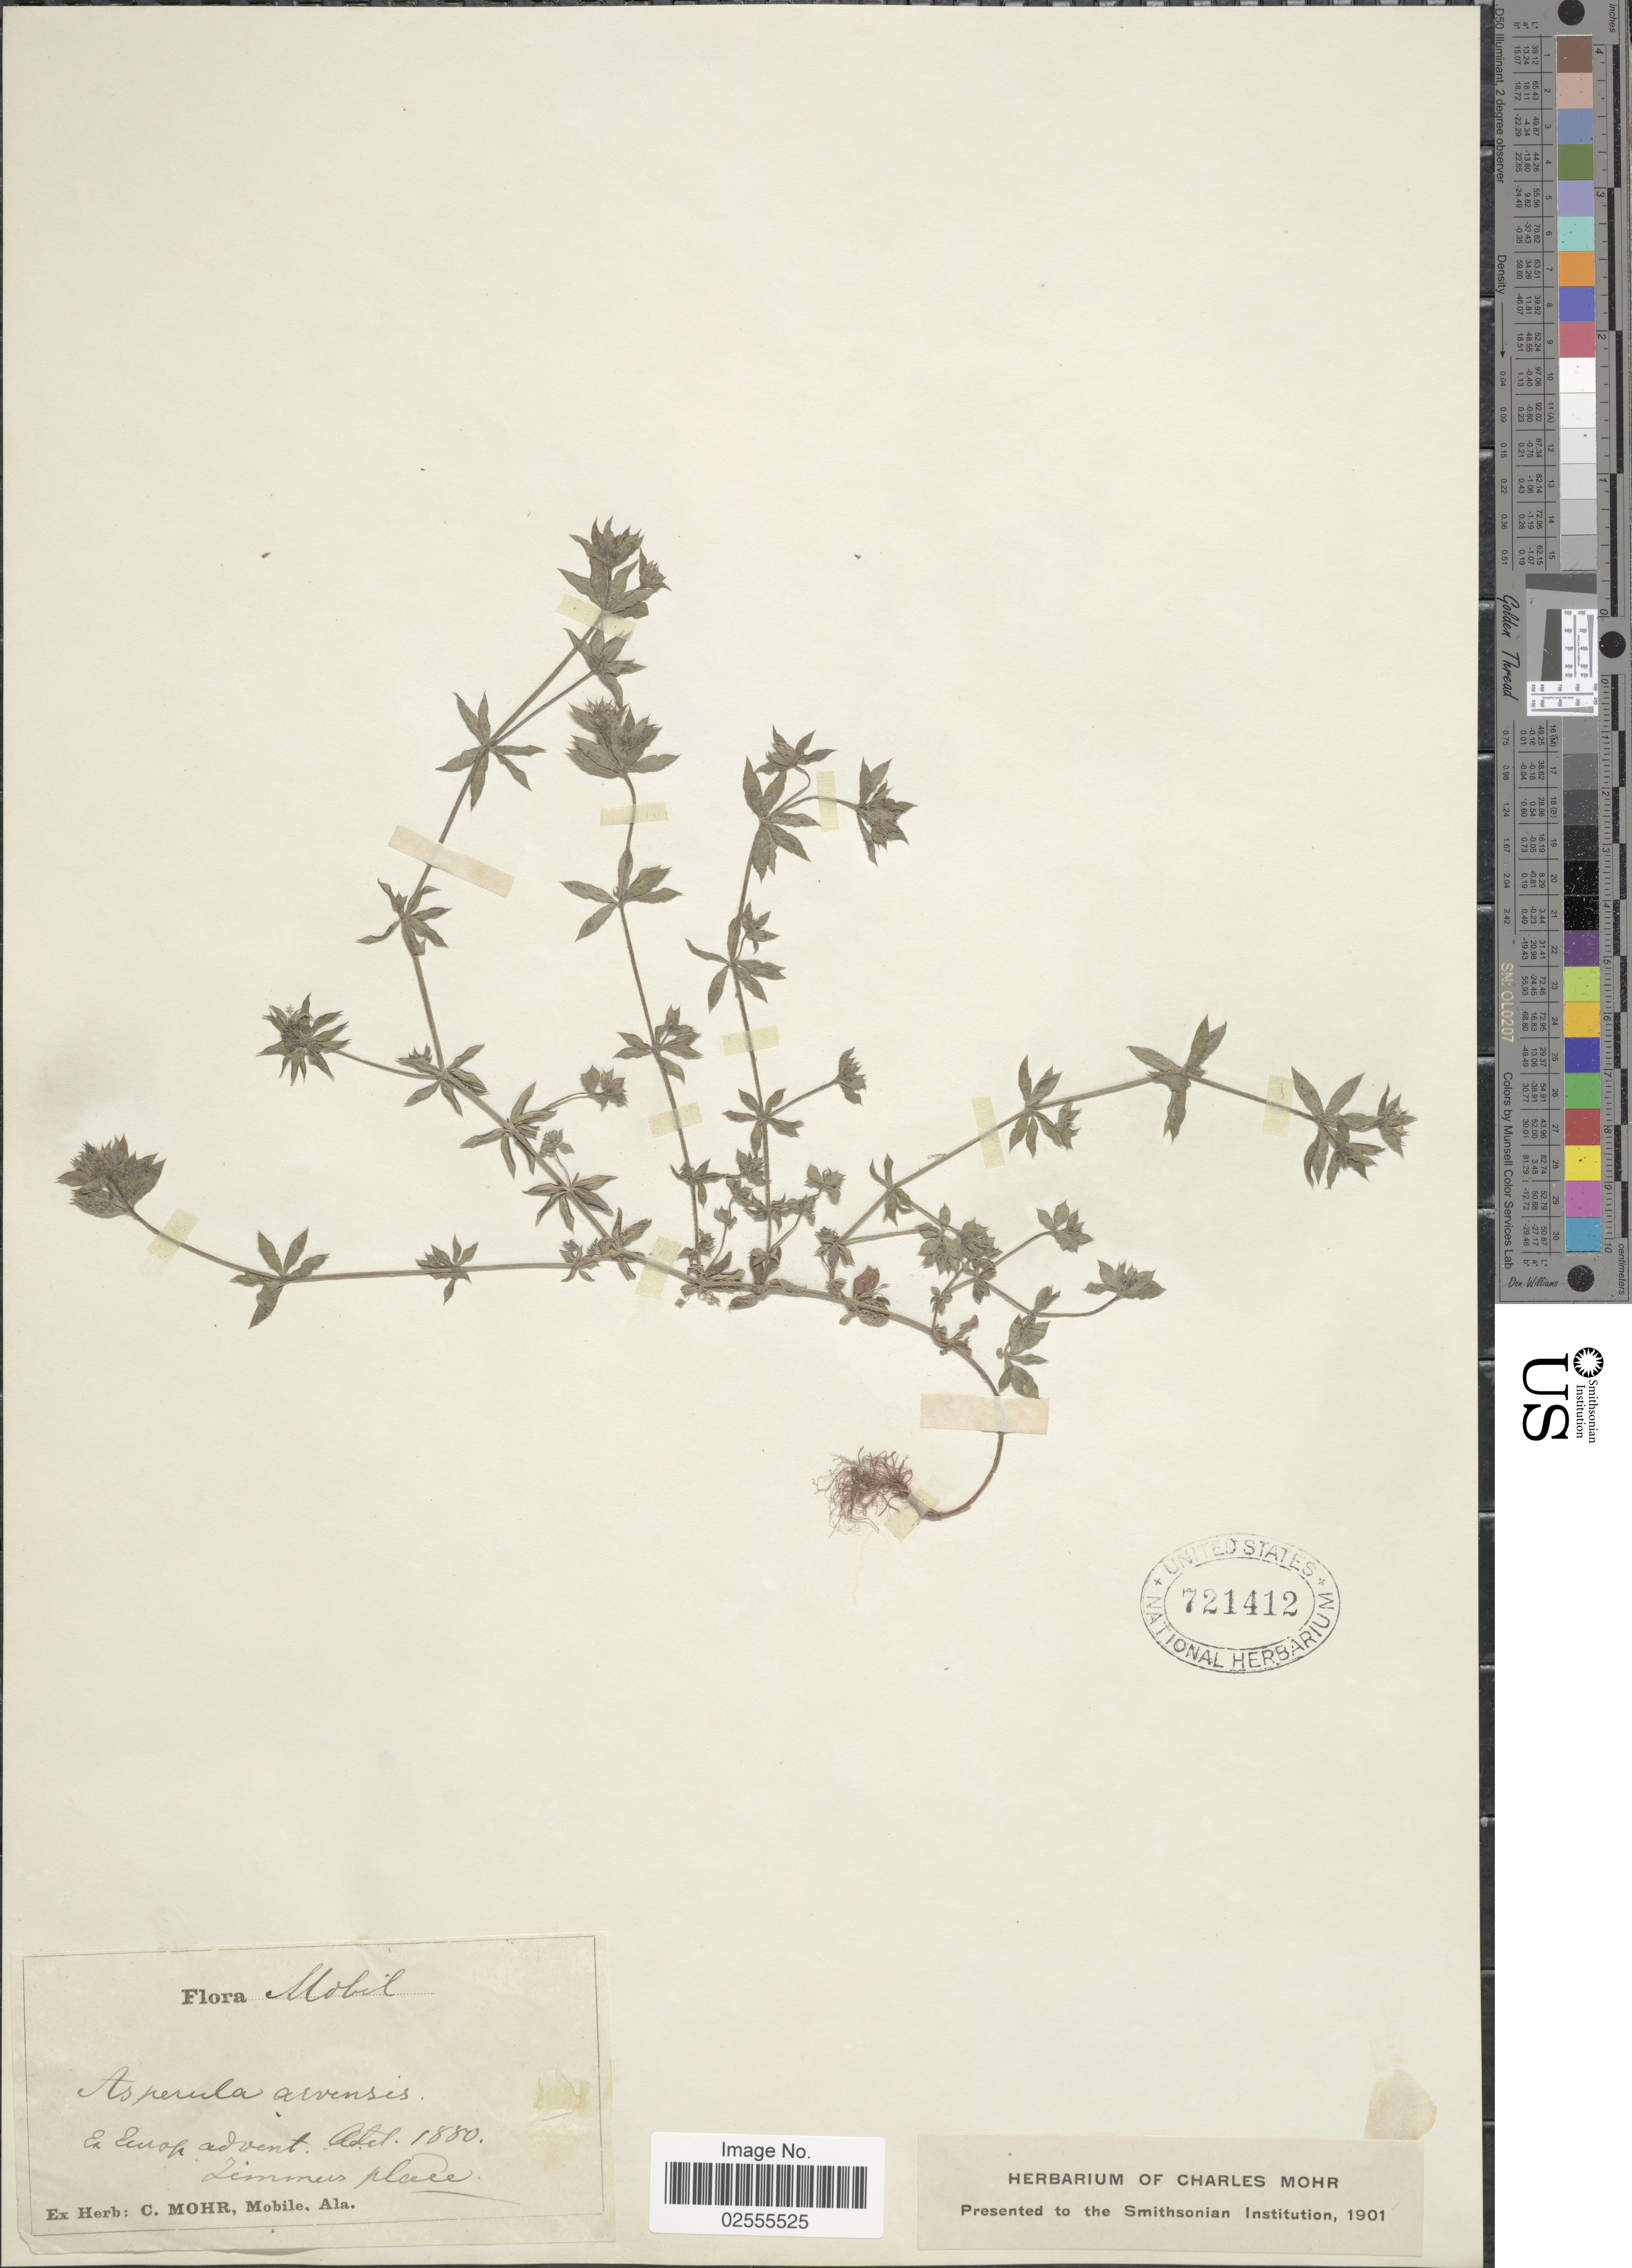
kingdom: Plantae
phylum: Tracheophyta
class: Magnoliopsida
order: Gentianales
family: Rubiaceae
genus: Sherardia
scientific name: Sherardia arvensis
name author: L.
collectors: ex herb. C. Mohr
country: United States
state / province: Alabama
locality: Mobil, Ex Europ advent, Zimmers place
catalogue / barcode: US 721412